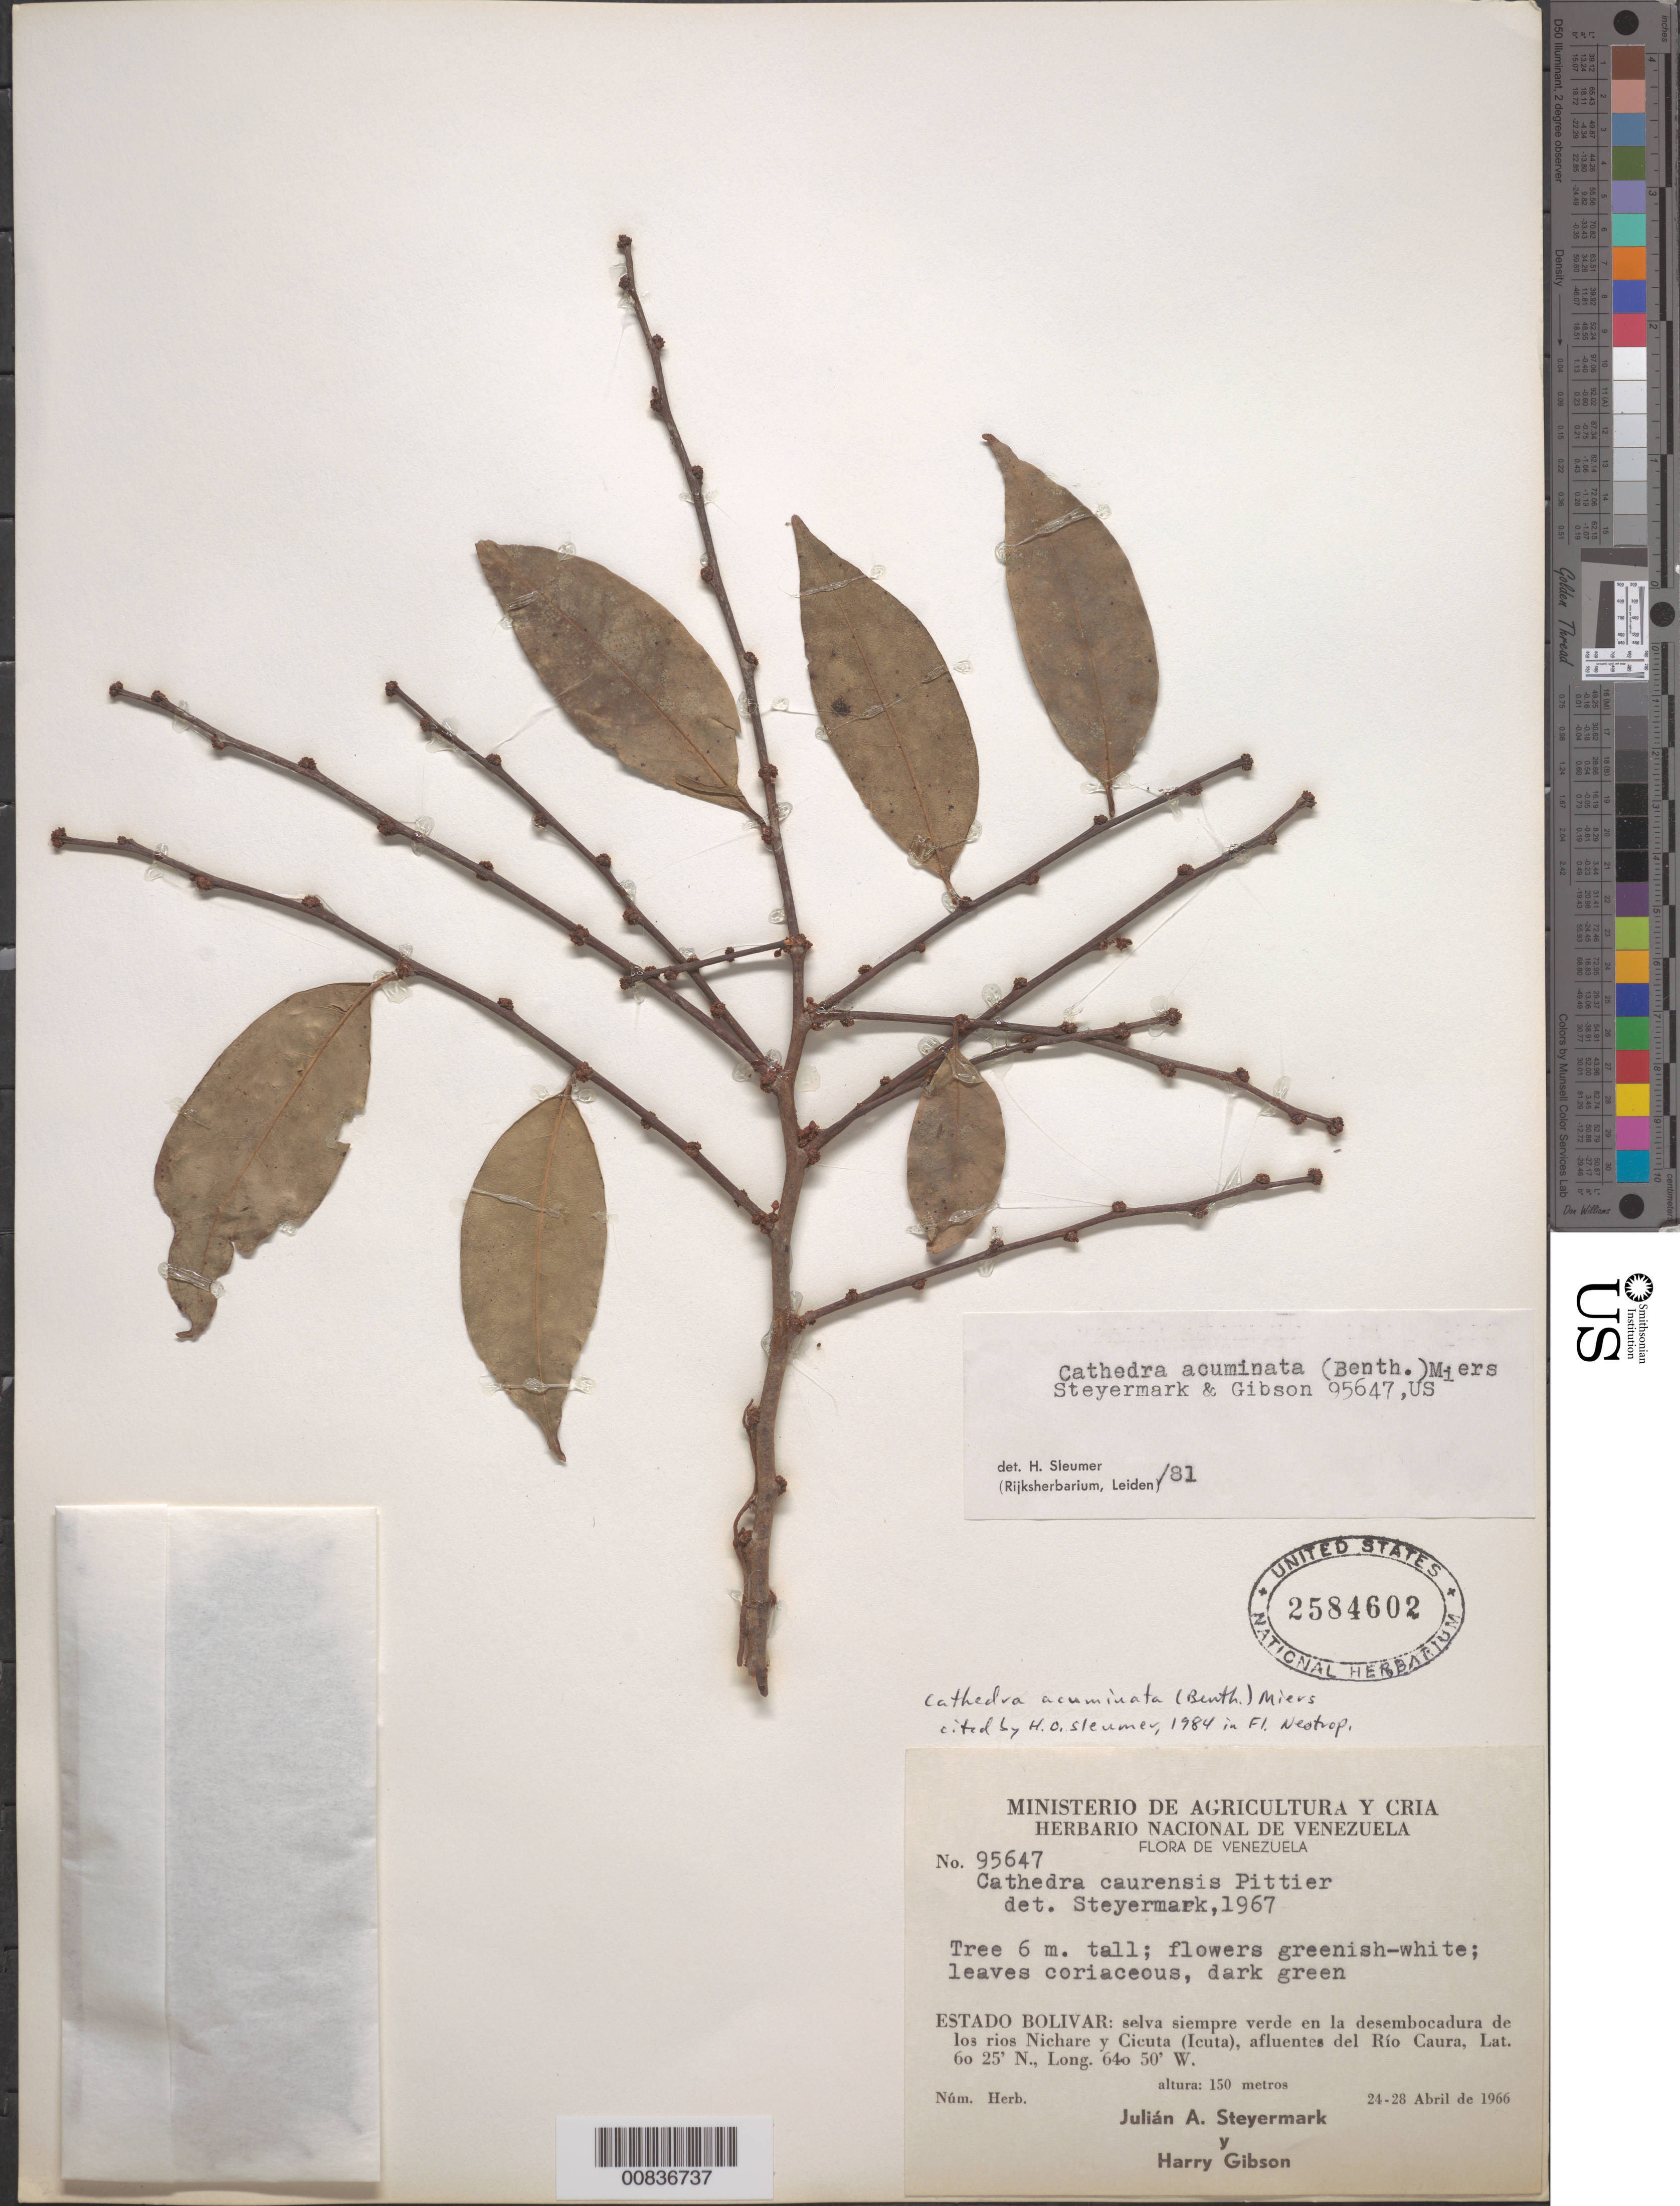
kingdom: Plantae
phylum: Tracheophyta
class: Magnoliopsida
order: Santalales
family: Aptandraceae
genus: Cathedra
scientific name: Cathedra acuminata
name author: (Benth.) Miers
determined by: Sleumer, H. O.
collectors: J. Steyermark & H. Gibson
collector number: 95647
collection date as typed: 24-Apr-66 to 28-Apr-66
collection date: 1966-04-24/1966-04-28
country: Venezuela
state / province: Bolívar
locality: Río Nichare y Río Cicuta (Icuta) (afl del Río Caura), desembocadura de los ríos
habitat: Evergreen forest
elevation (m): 150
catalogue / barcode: US 2584602